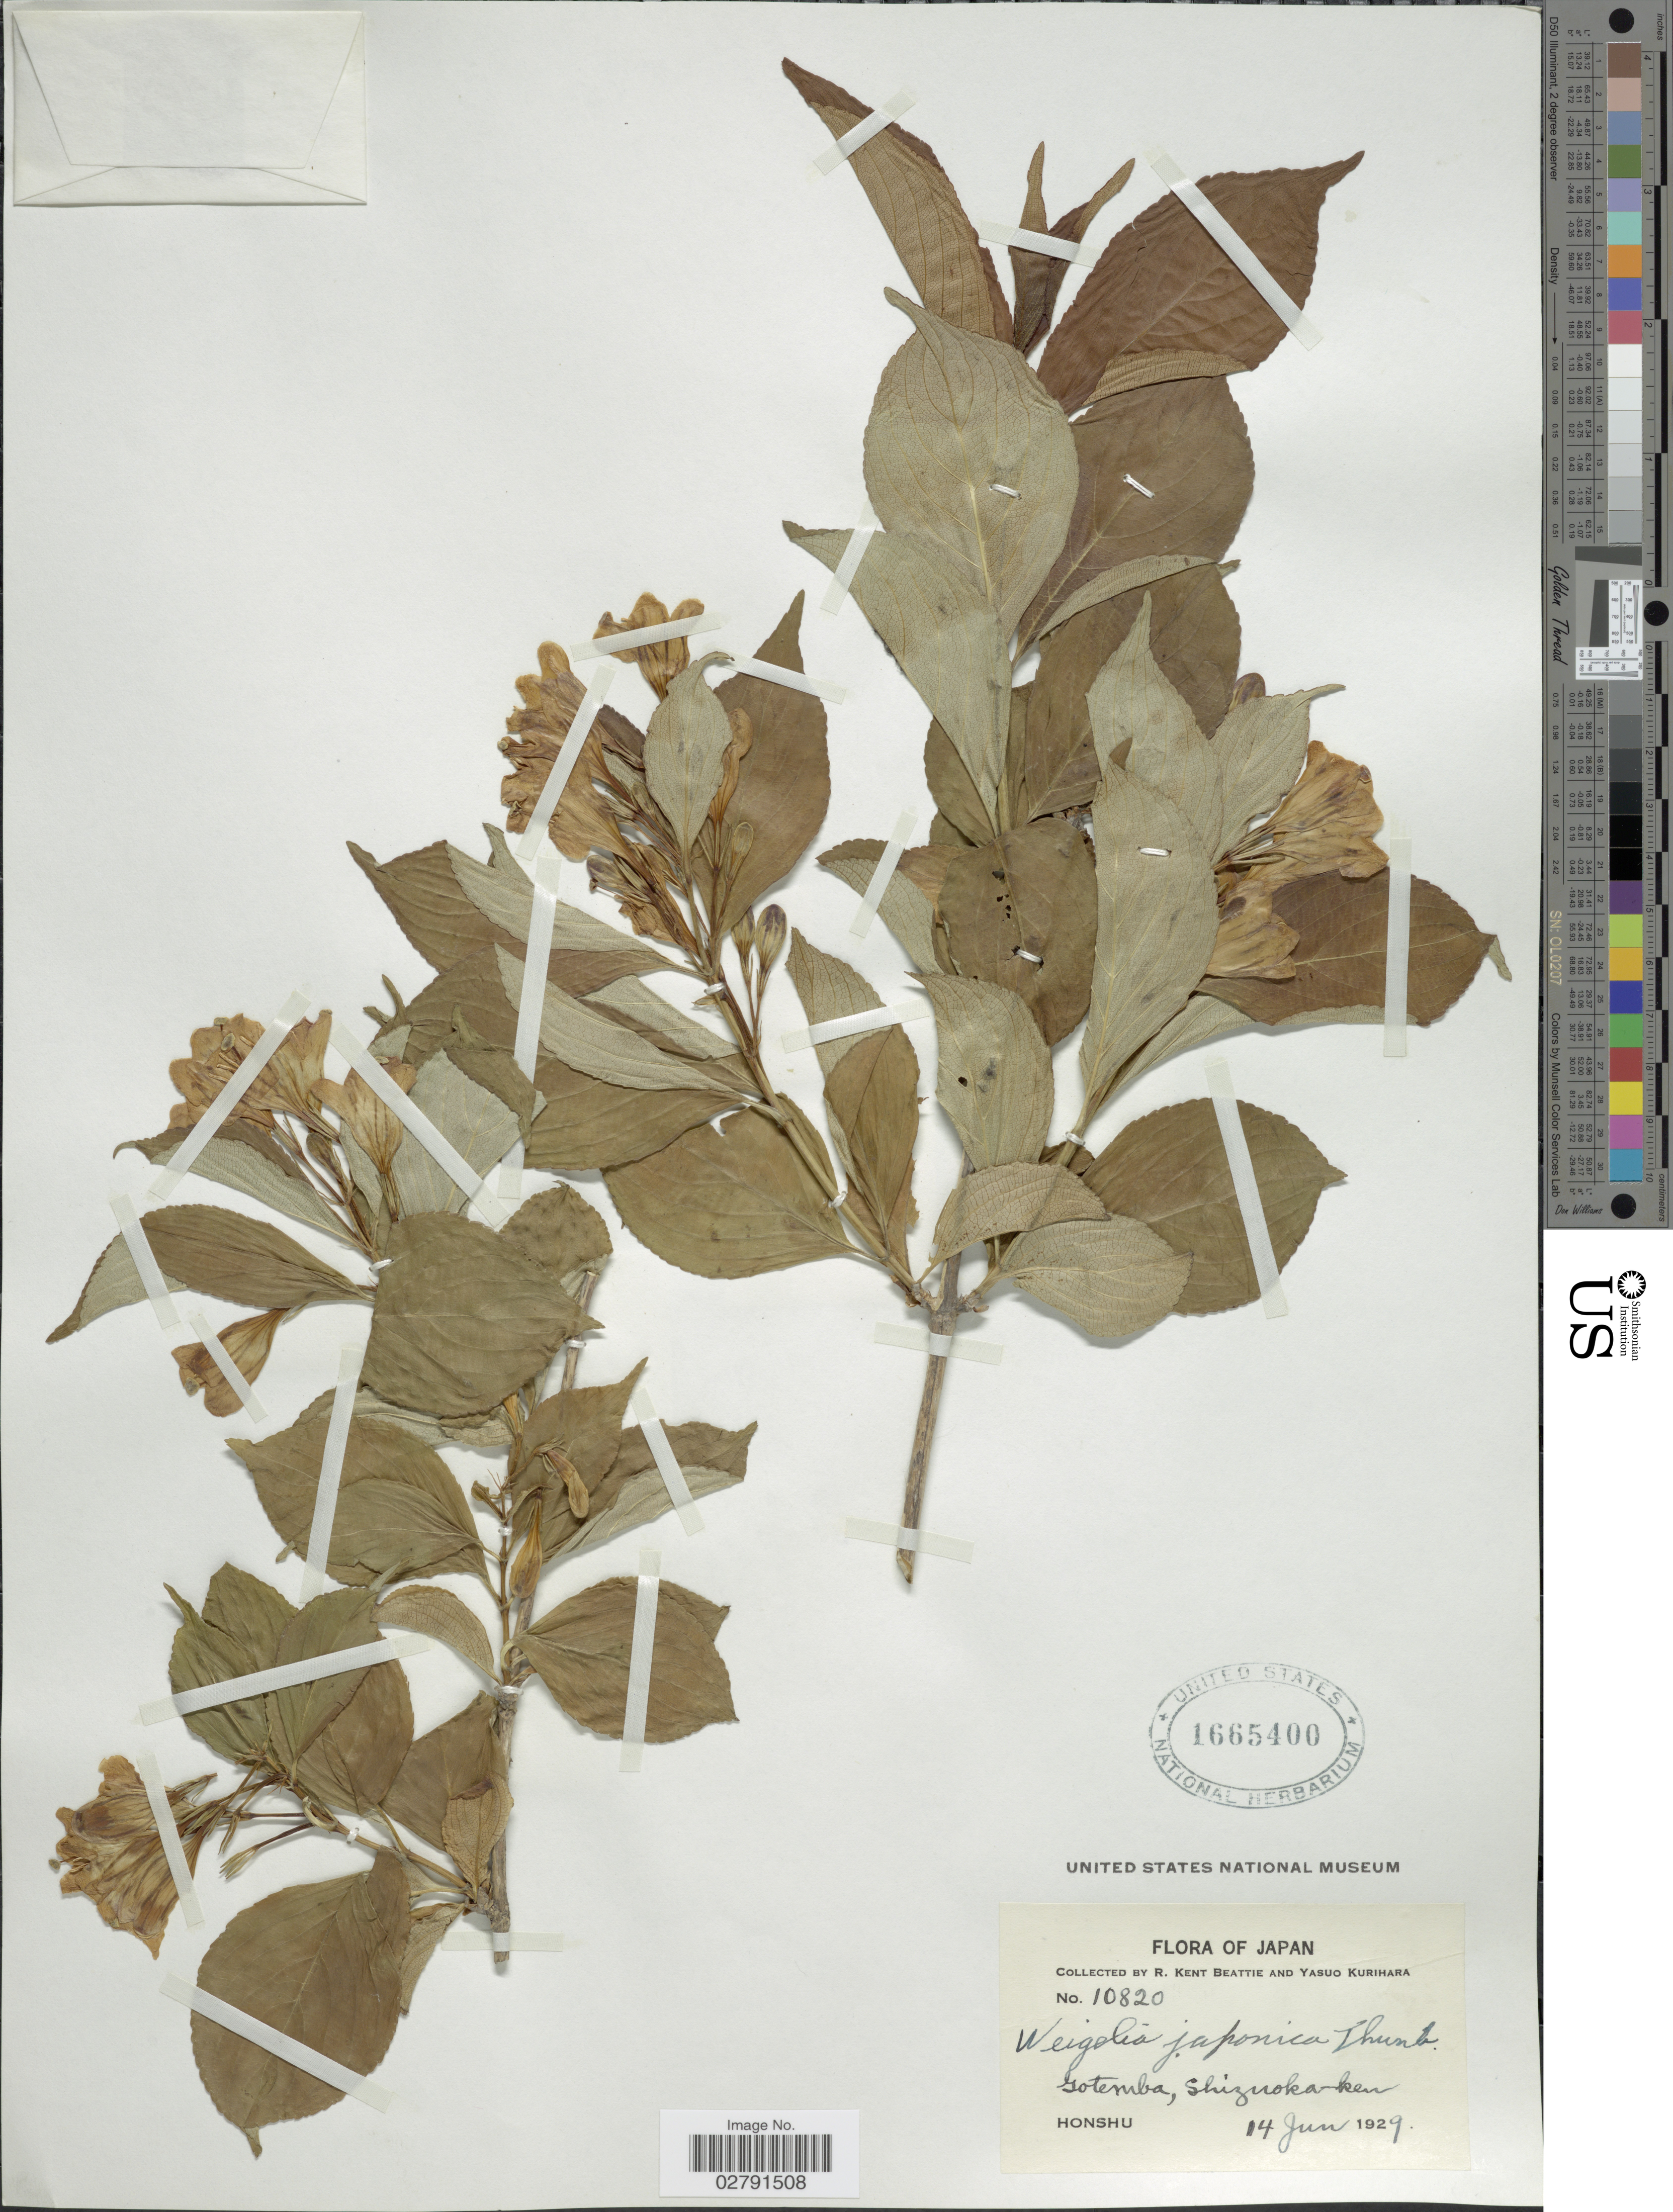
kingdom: Plantae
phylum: Tracheophyta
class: Magnoliopsida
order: Dipsacales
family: Caprifoliaceae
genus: Diervilla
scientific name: Diervilla japonica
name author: (Thunb.) DC.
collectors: R. K. Beattie & Y. Kurihara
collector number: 10820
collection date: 1929-06-14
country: Japan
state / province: Sizuoka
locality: Gotemba, Shizuoka-ken, Honshu.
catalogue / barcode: US 1665400